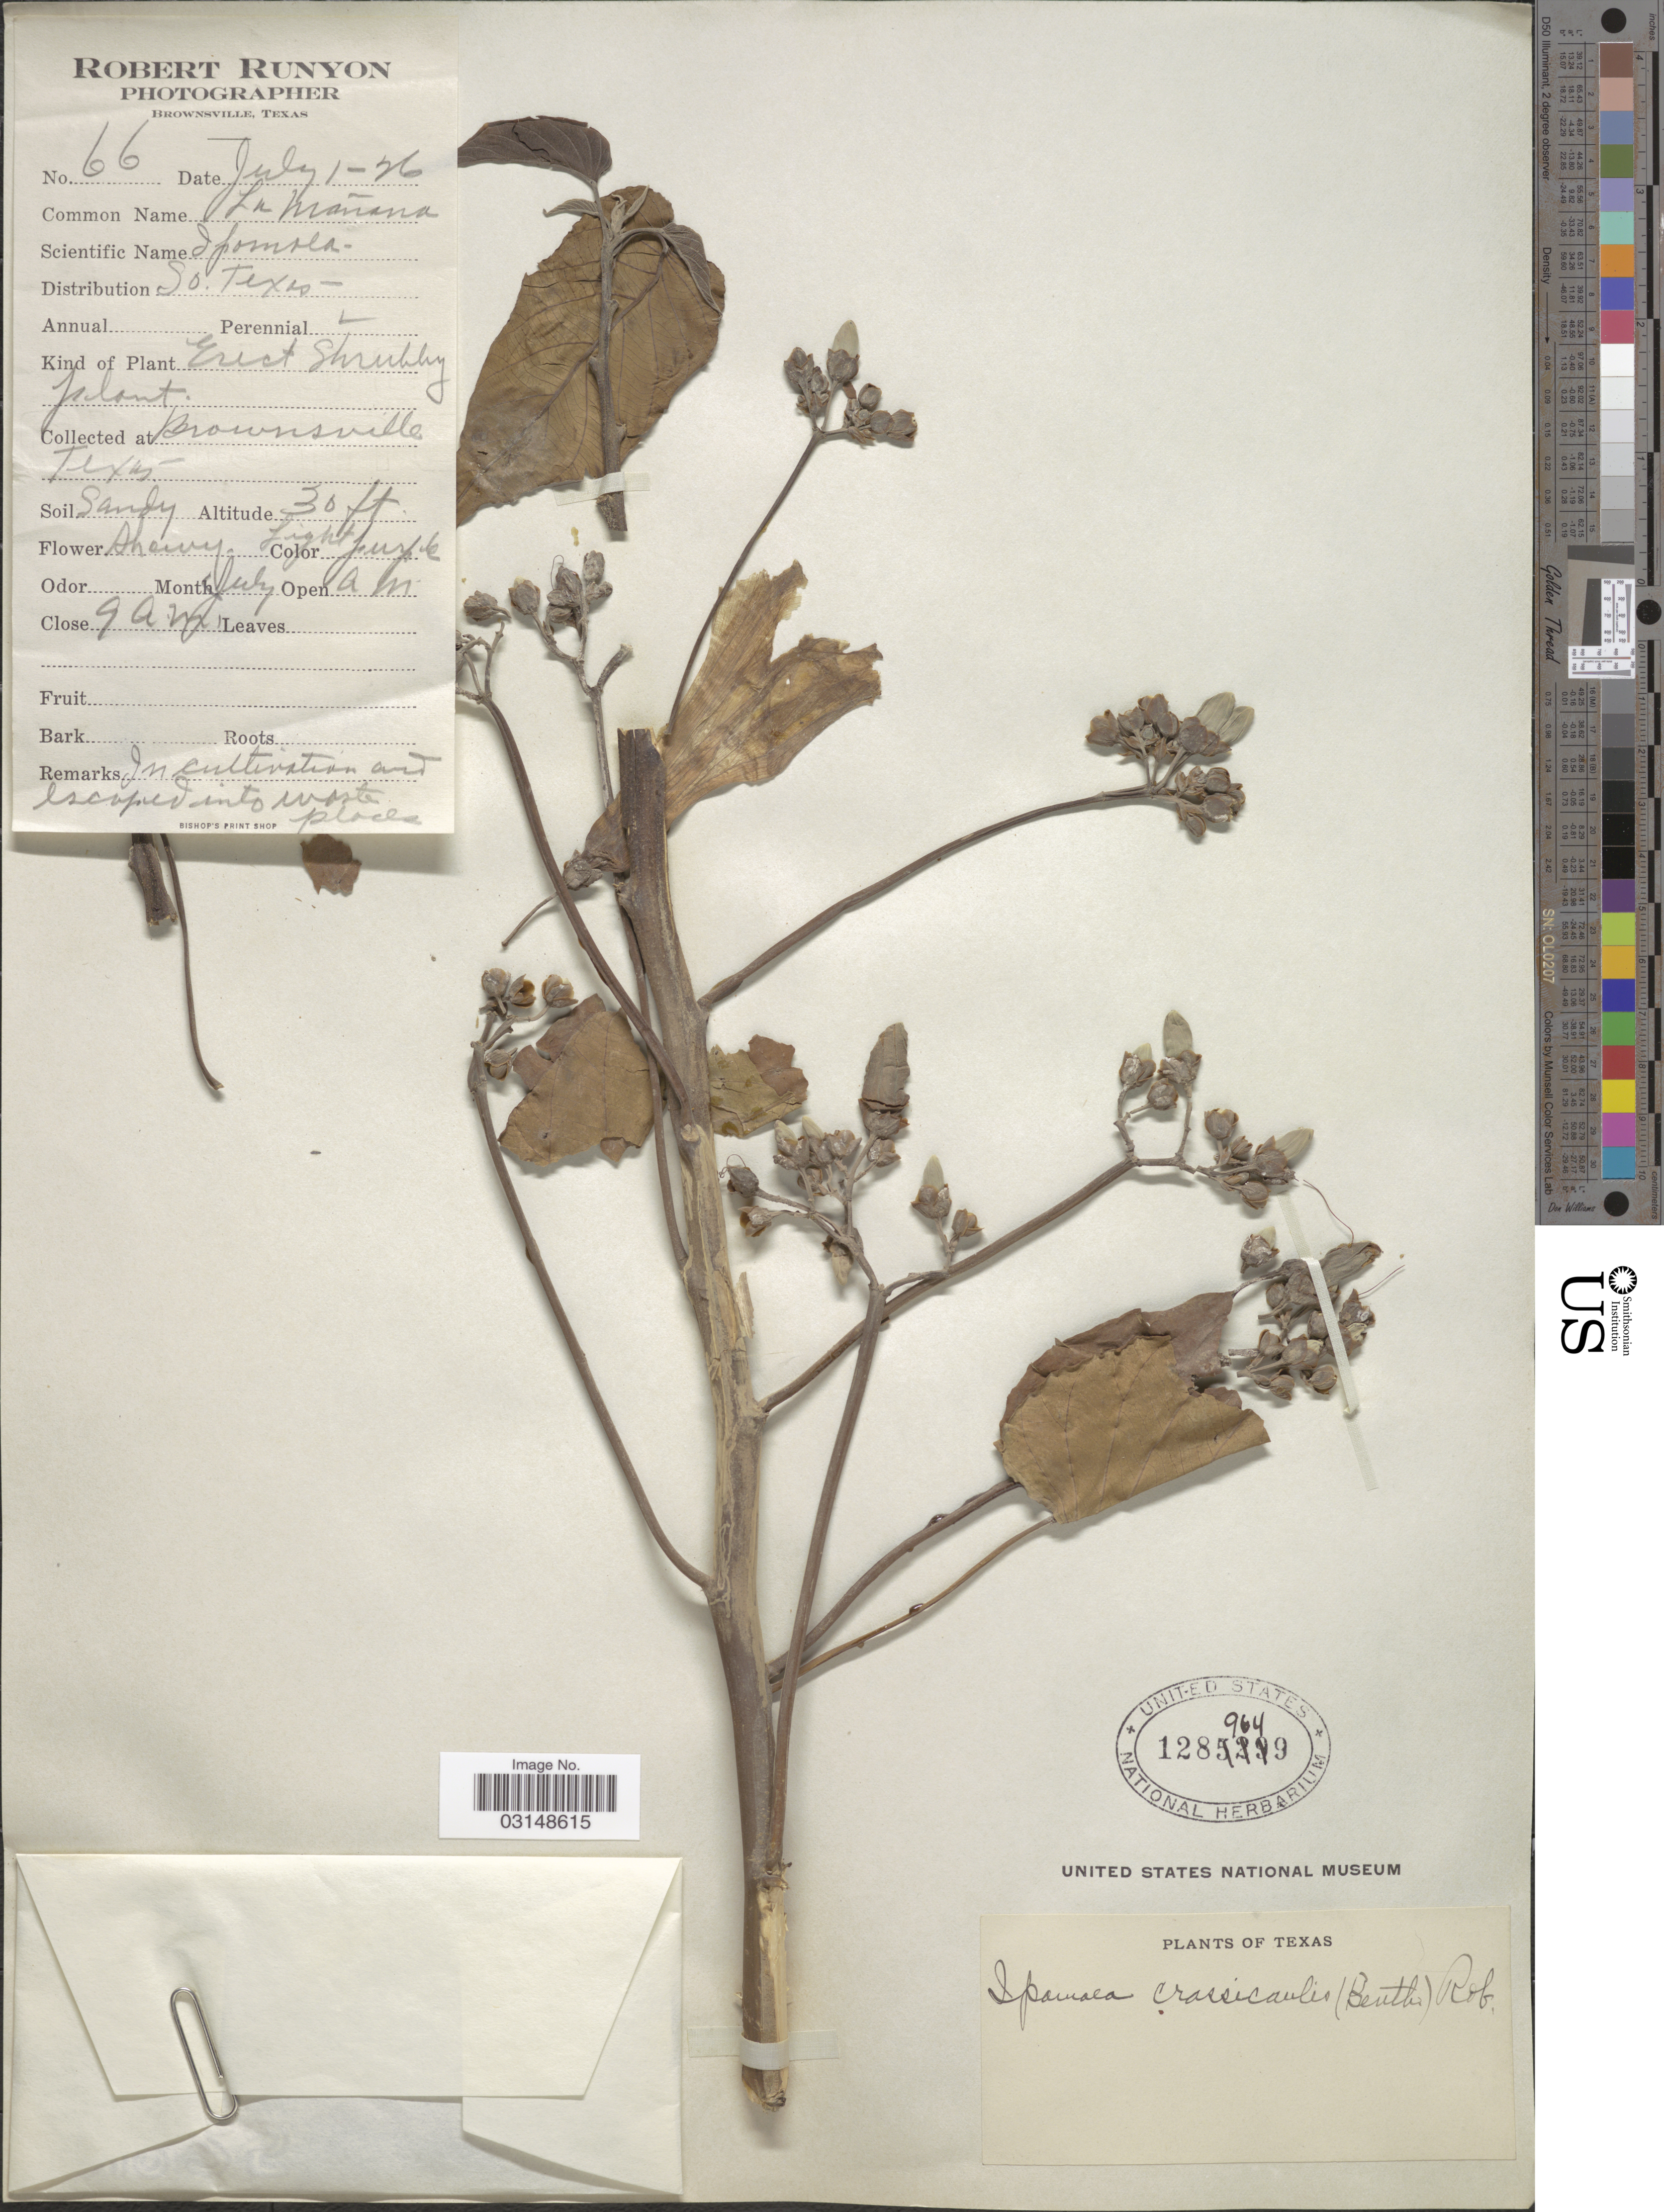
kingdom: Plantae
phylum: Tracheophyta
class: Magnoliopsida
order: Solanales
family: Convolvulaceae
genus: Ipomoea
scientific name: Ipomoea crassicaulis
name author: (Benth.) B.L. Rob.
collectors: R. Runyon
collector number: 66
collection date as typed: Transcribed d/m/y: 1/7/26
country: United States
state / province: Texas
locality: Brownsville, Texas.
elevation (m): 9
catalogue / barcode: US 1289649